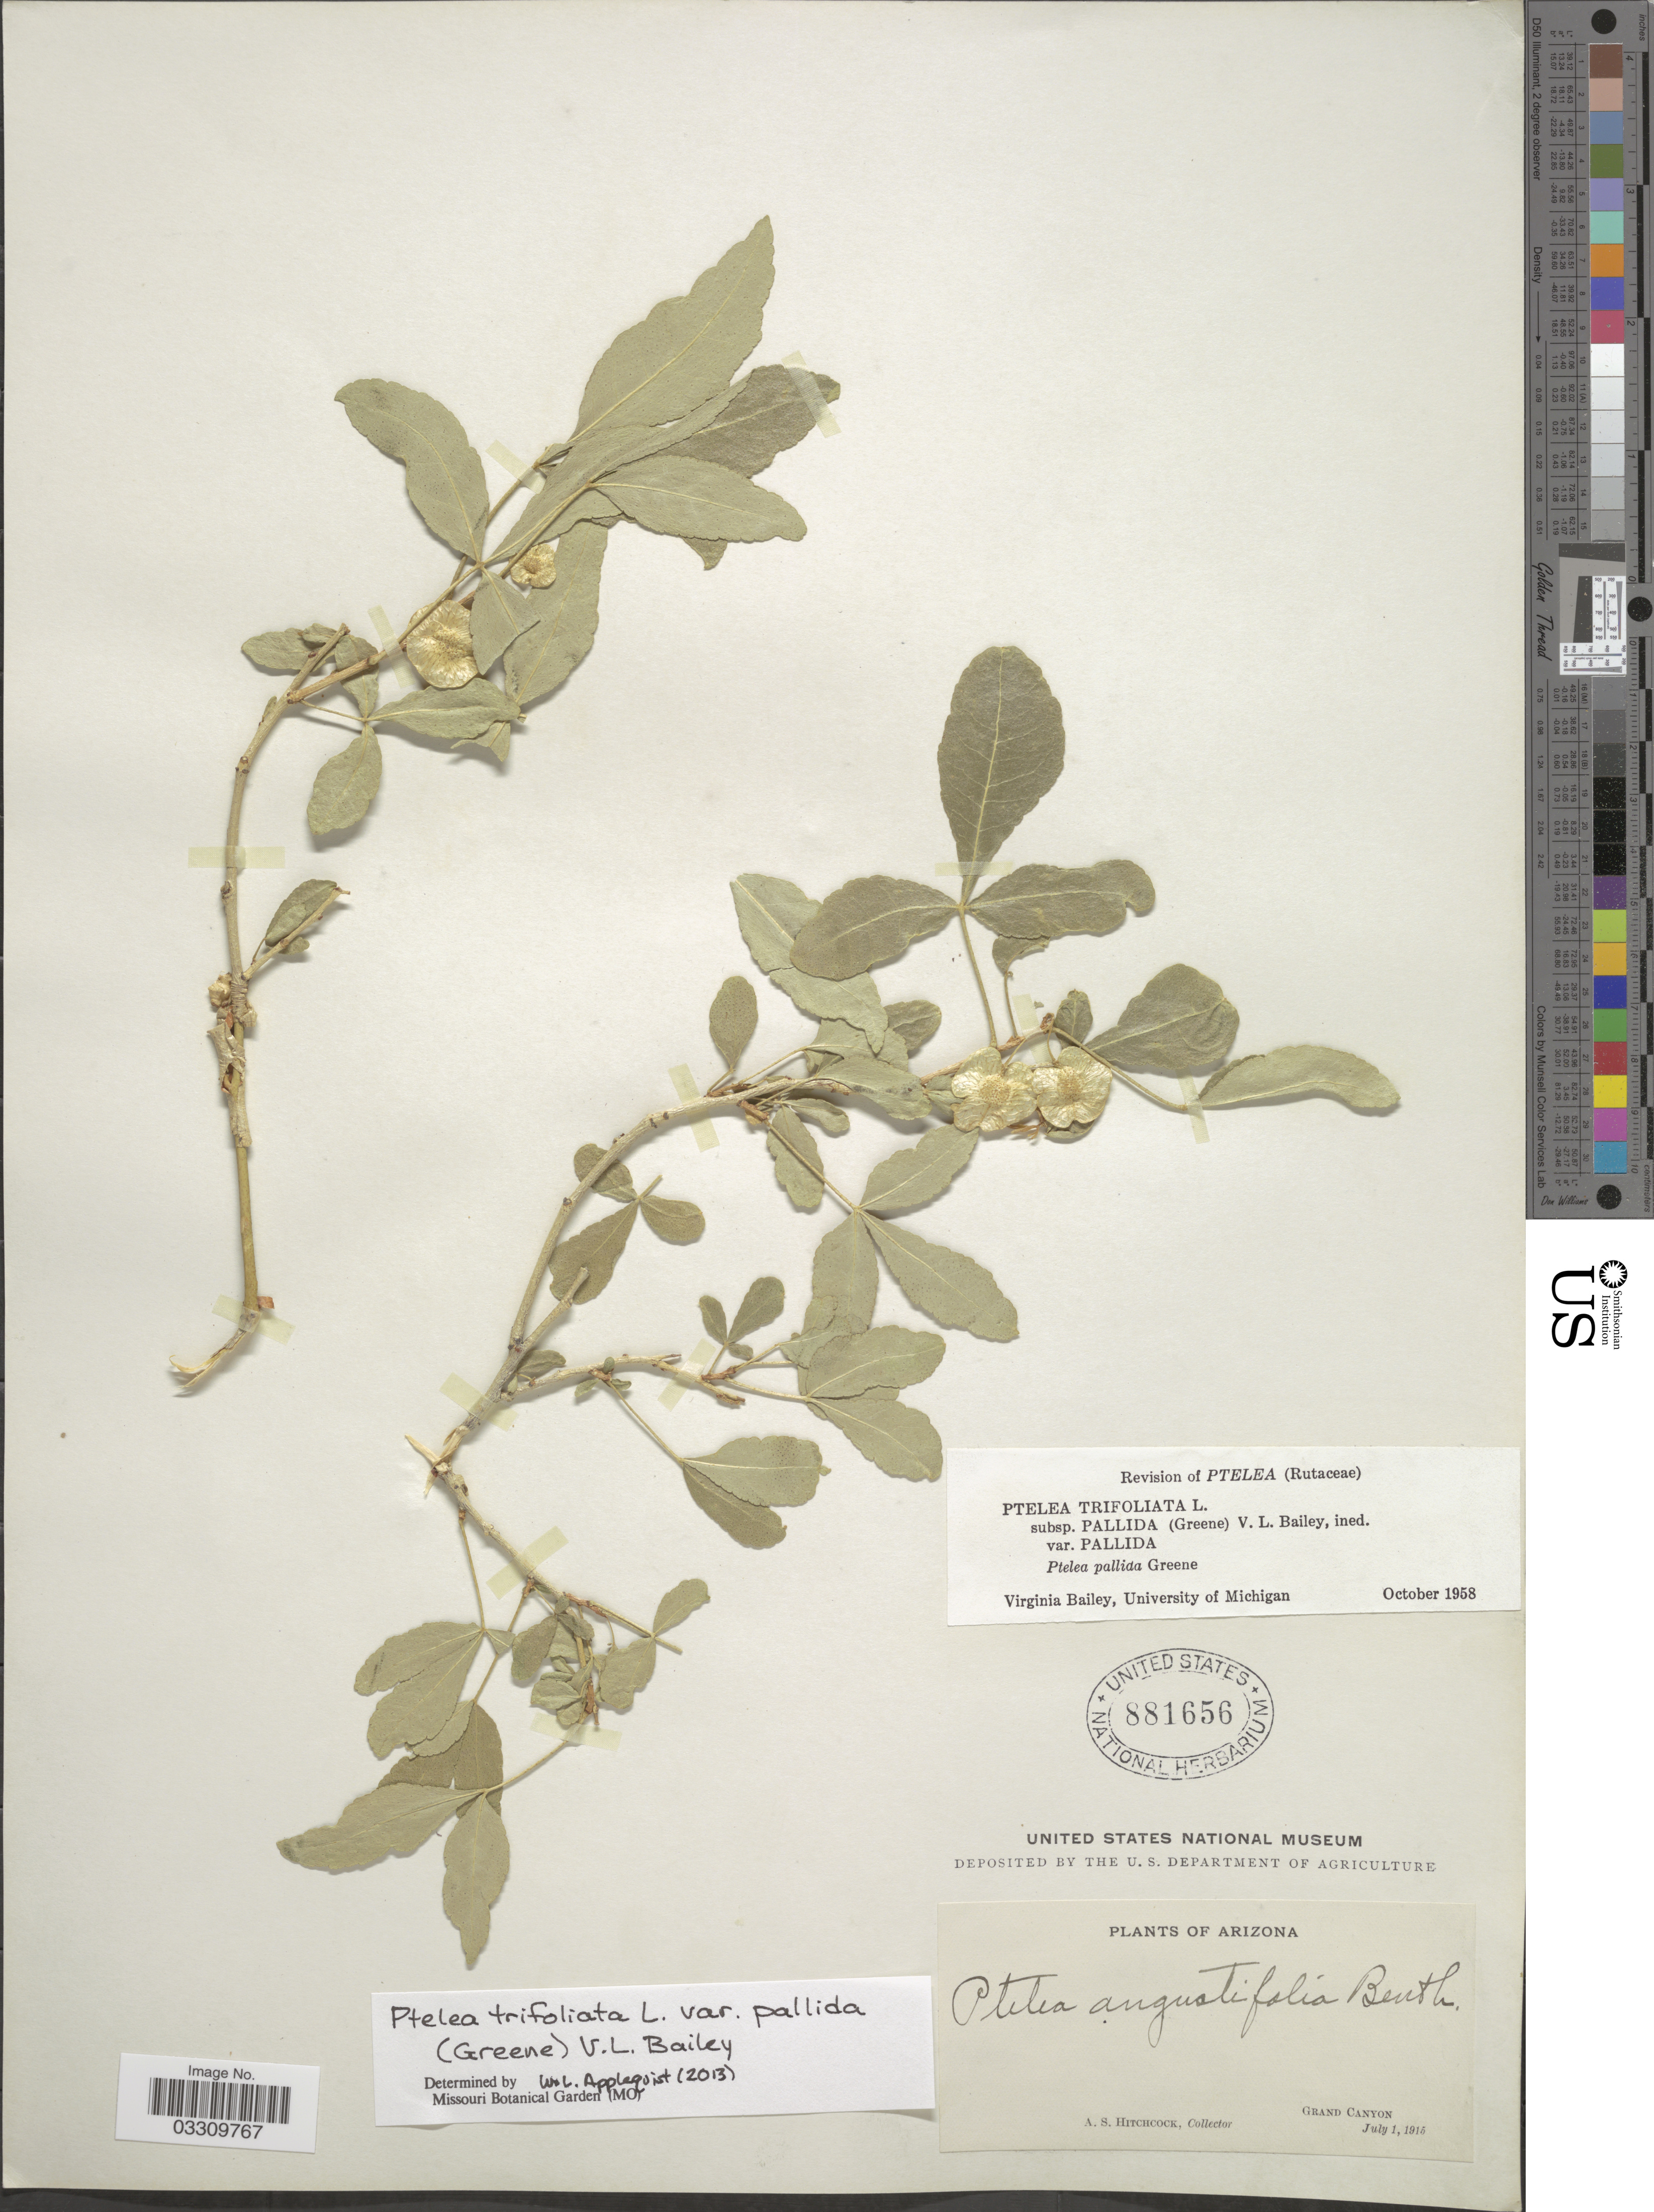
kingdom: Plantae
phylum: Tracheophyta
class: Magnoliopsida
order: Sapindales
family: Rutaceae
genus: Ptelea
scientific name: Ptelea trifoliata subsp. pallida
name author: (Greene) V. L. Bailey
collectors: A. S. Hitchcock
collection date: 1915-07-01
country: United States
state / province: Arizona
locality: Grand Canyon.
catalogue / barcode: US 881656